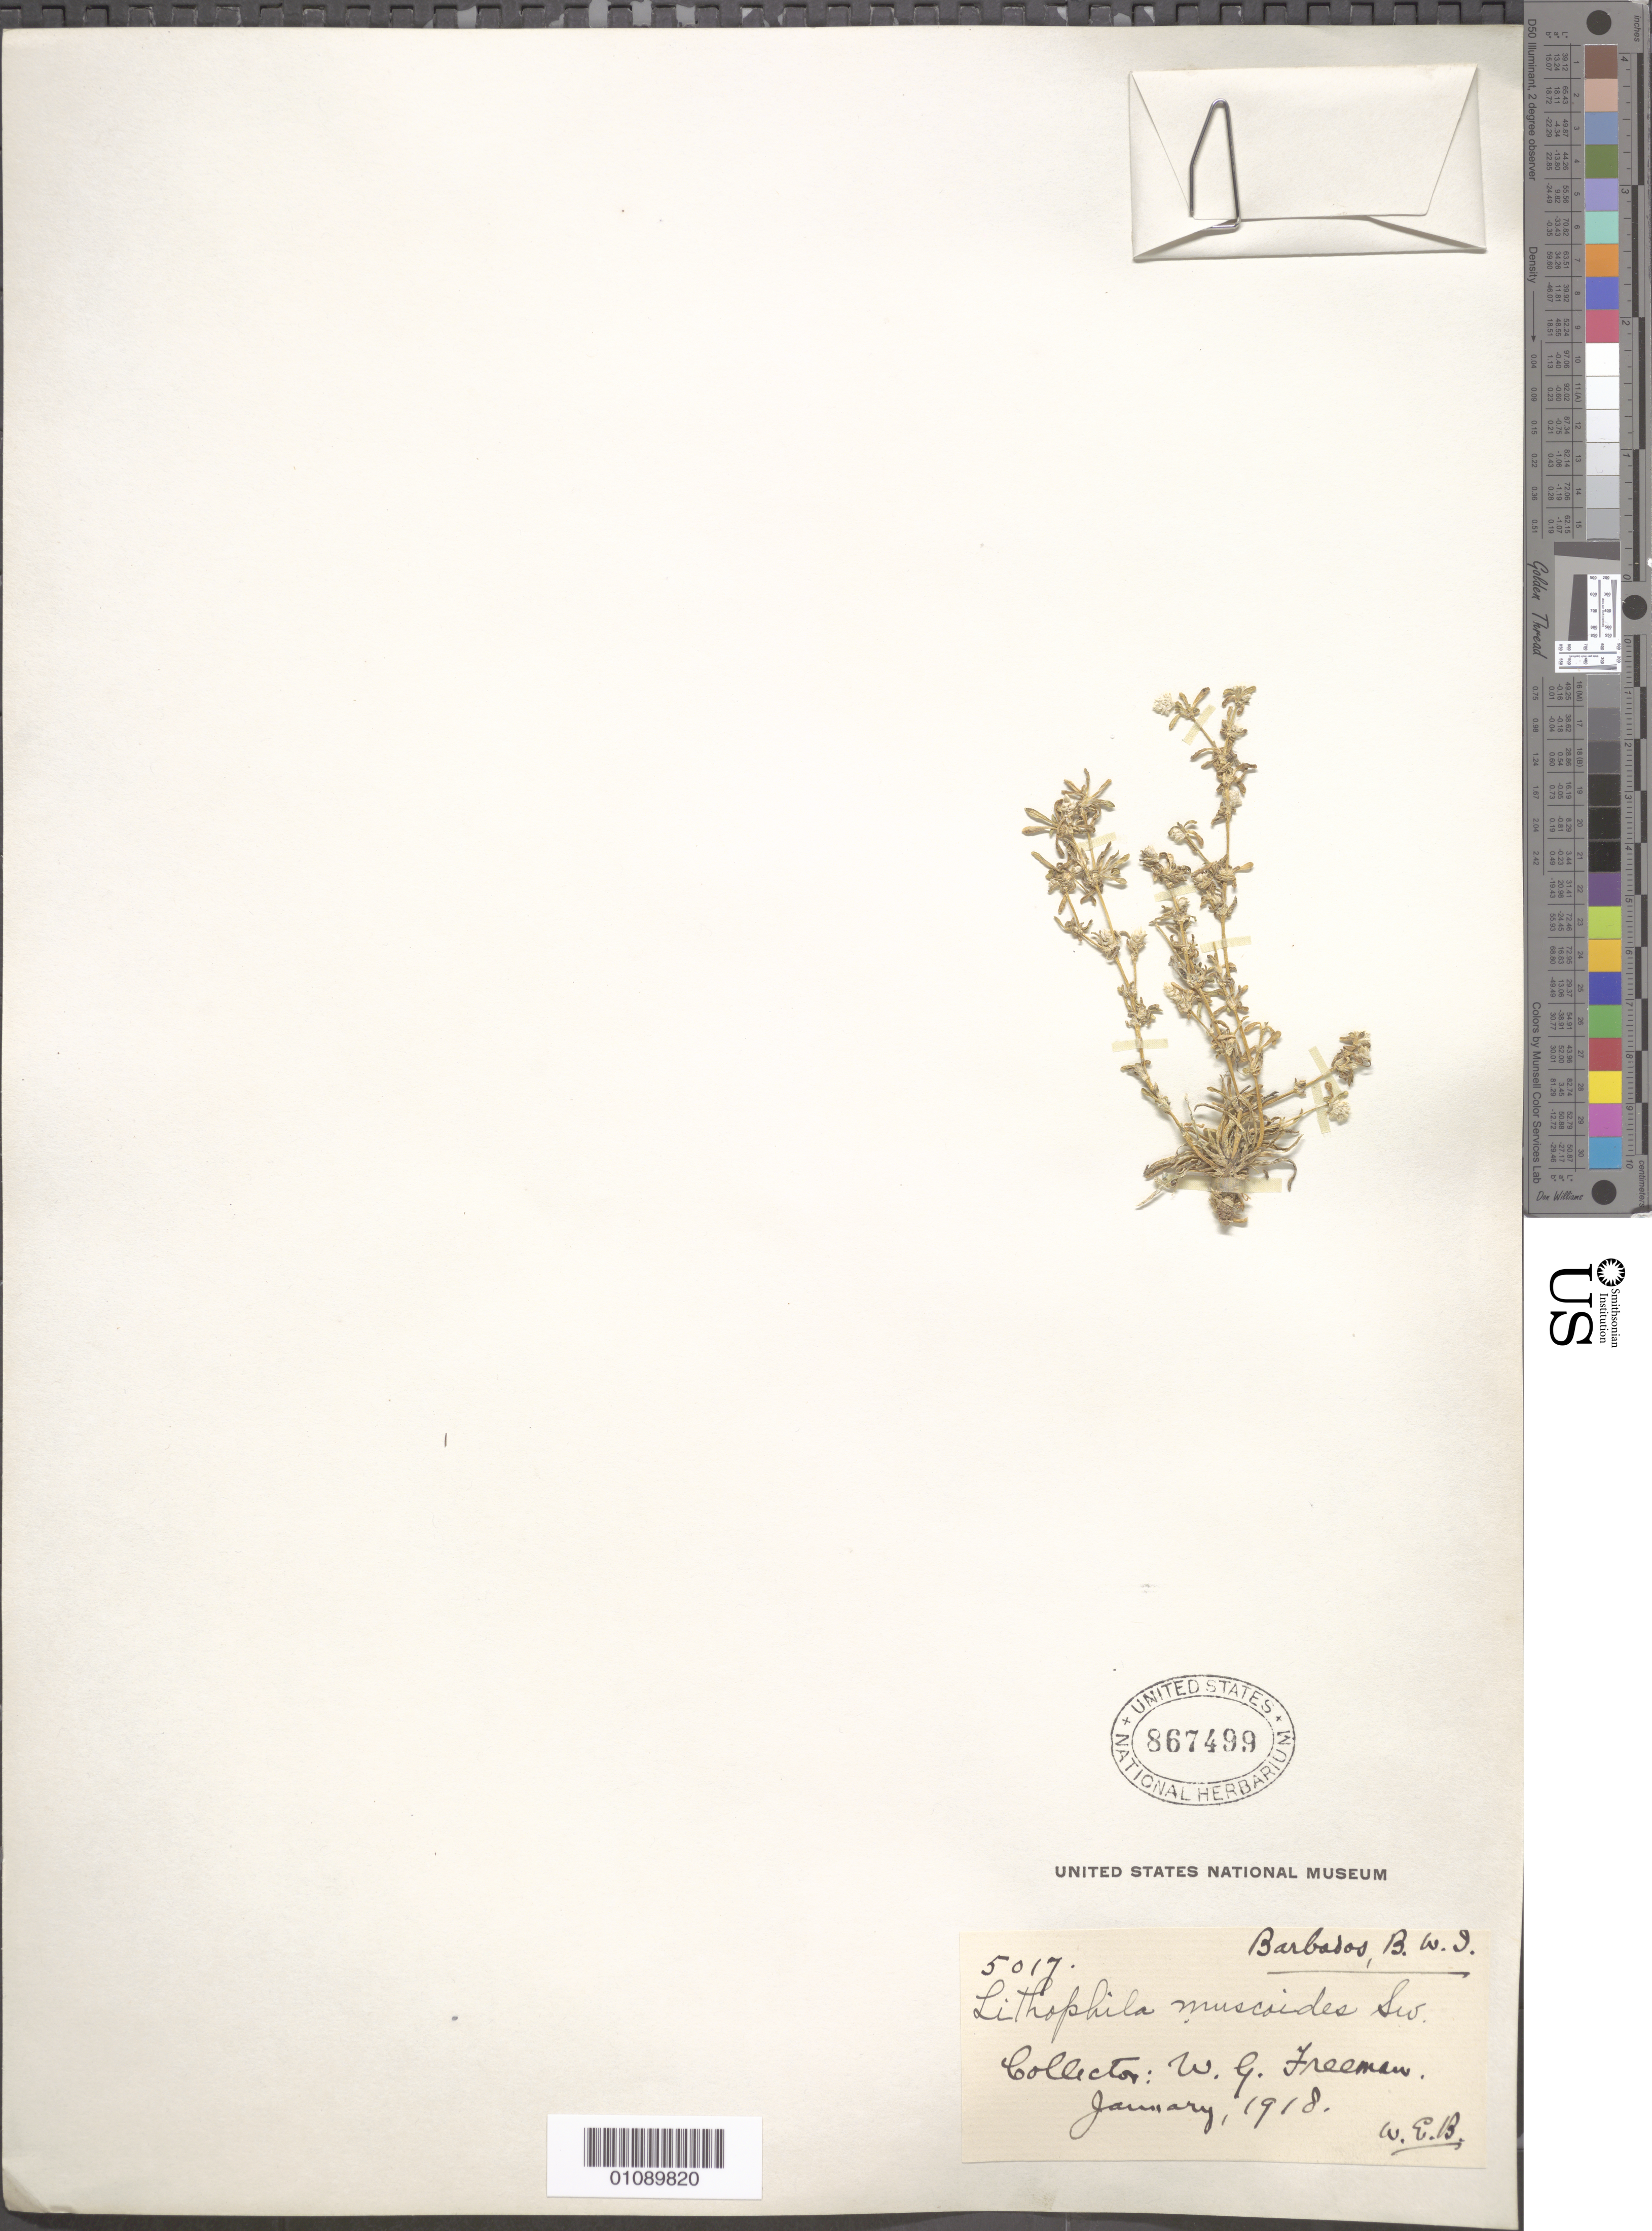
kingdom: Plantae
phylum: Tracheophyta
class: Magnoliopsida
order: Caryophyllales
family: Amaranthaceae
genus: Gomphrena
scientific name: Gomphrena muscoides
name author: (Sw.) T. Ortuño & Borsch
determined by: Strong, Mark T., (BOT), Smithsonian Institution - National Museum of Natural History (UNITED STATES)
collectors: W. Freeman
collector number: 5017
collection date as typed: Jan 1918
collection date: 1918-01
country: Barbados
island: Barbados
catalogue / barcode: US 867499